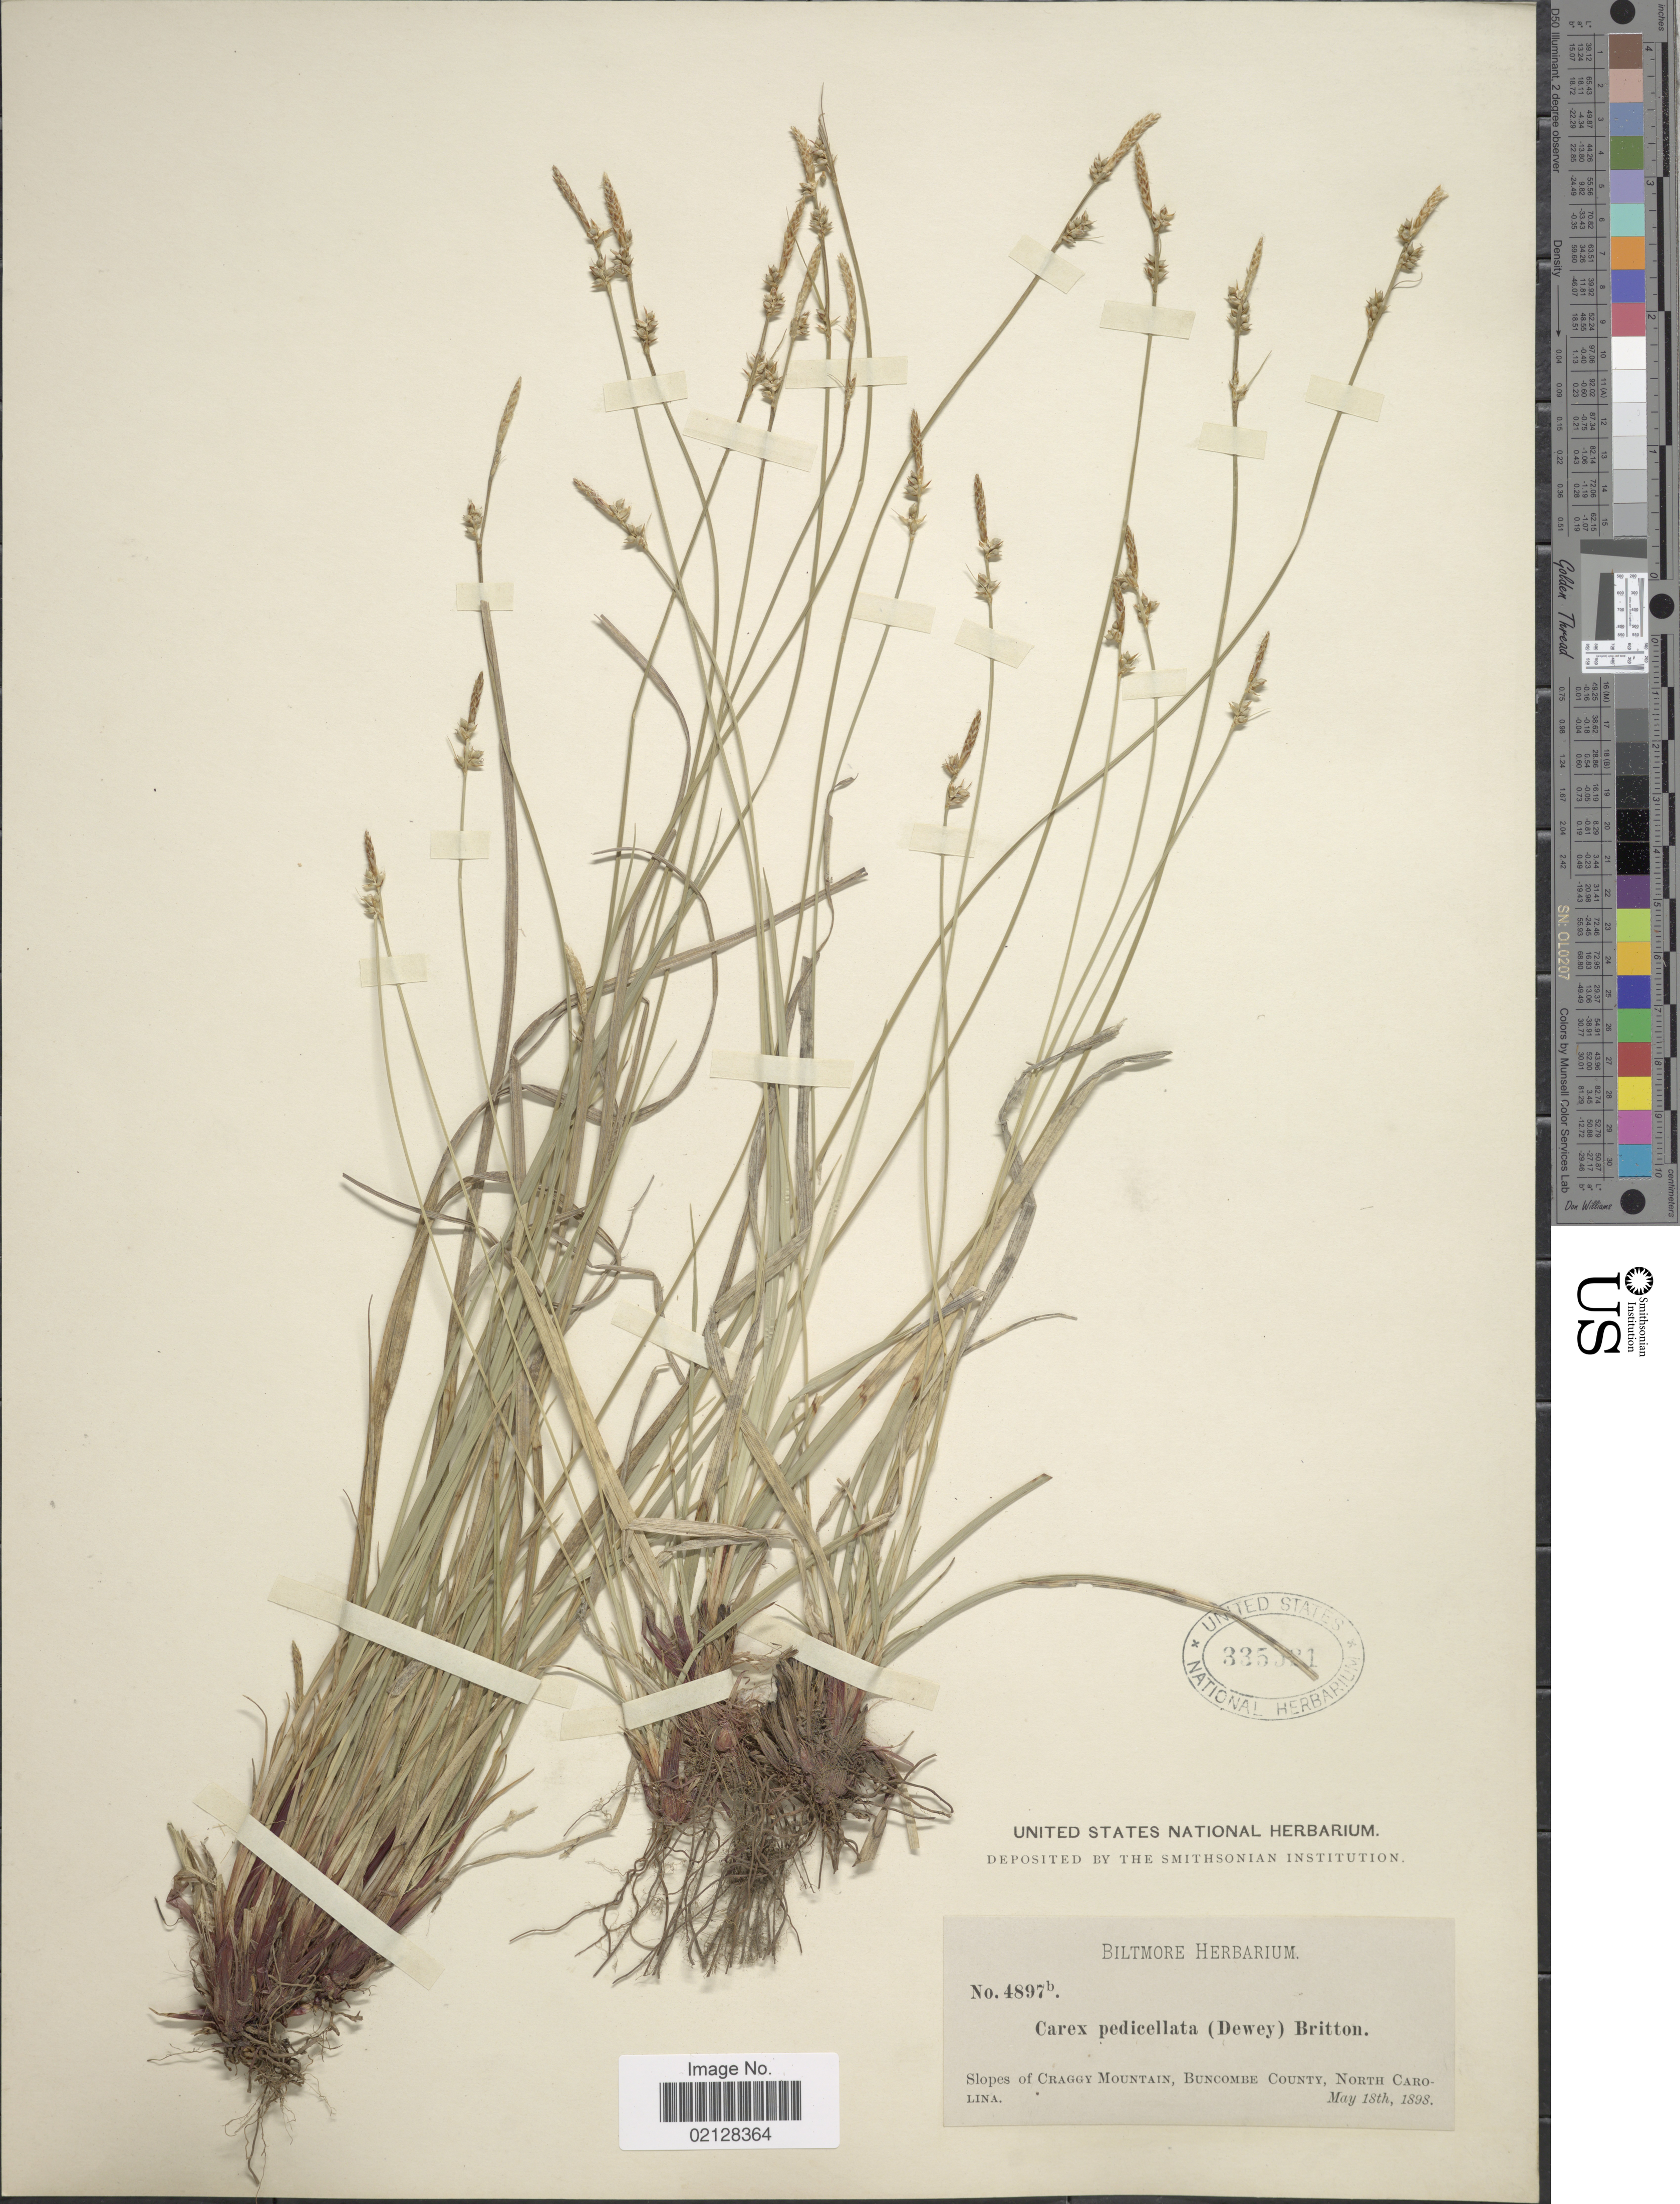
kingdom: Plantae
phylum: Tracheophyta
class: Liliopsida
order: Poales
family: Cyperaceae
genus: Carex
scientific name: Carex communis var. communis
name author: L.H. Bailey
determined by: Rettig, J. H.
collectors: ex herb. Biltmore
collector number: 4897b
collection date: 1898-05-18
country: United States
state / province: North Carolina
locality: Slopes of Craggy Mountain, Buncombe County, North Carolina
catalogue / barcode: US 335521